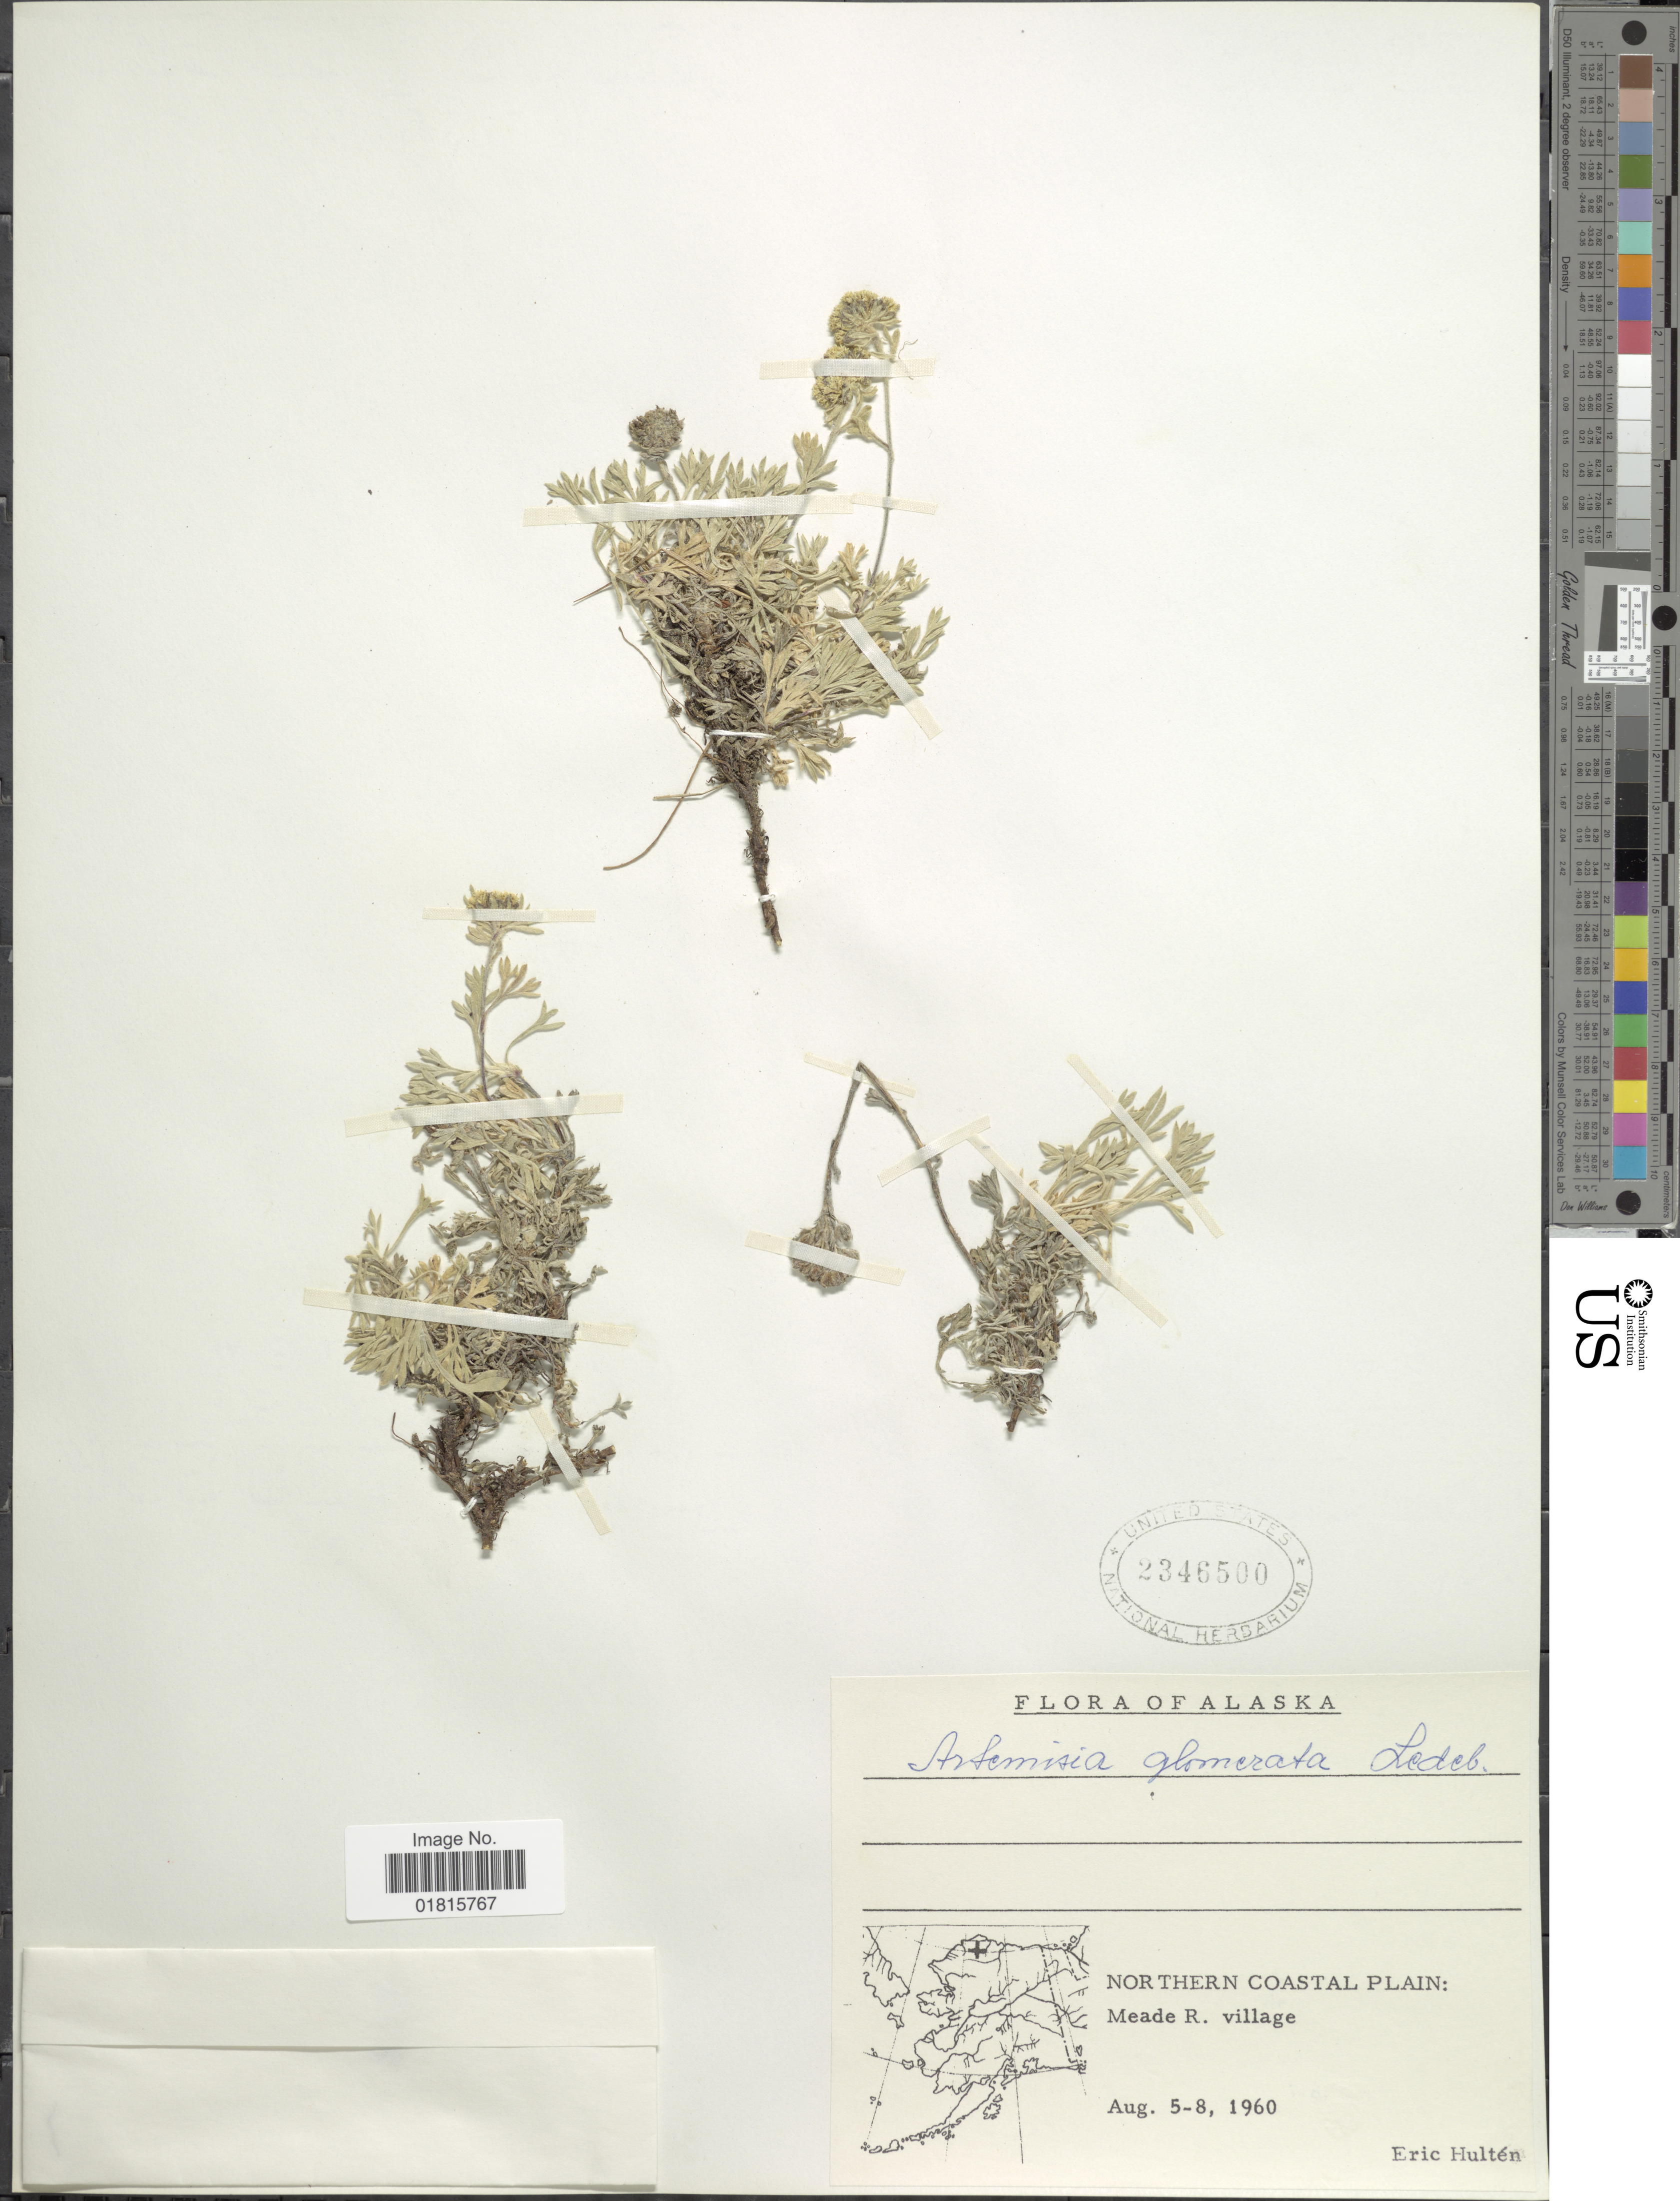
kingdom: Plantae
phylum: Tracheophyta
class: Magnoliopsida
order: Asterales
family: Asteraceae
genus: Artemisia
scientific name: Artemisia glomerata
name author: Ledeb.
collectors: E. G. Hultén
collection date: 1960-08-05/1960-08-08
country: United States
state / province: Alaska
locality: Northern Coastal Plain: Meade R. village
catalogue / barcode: US 2346500